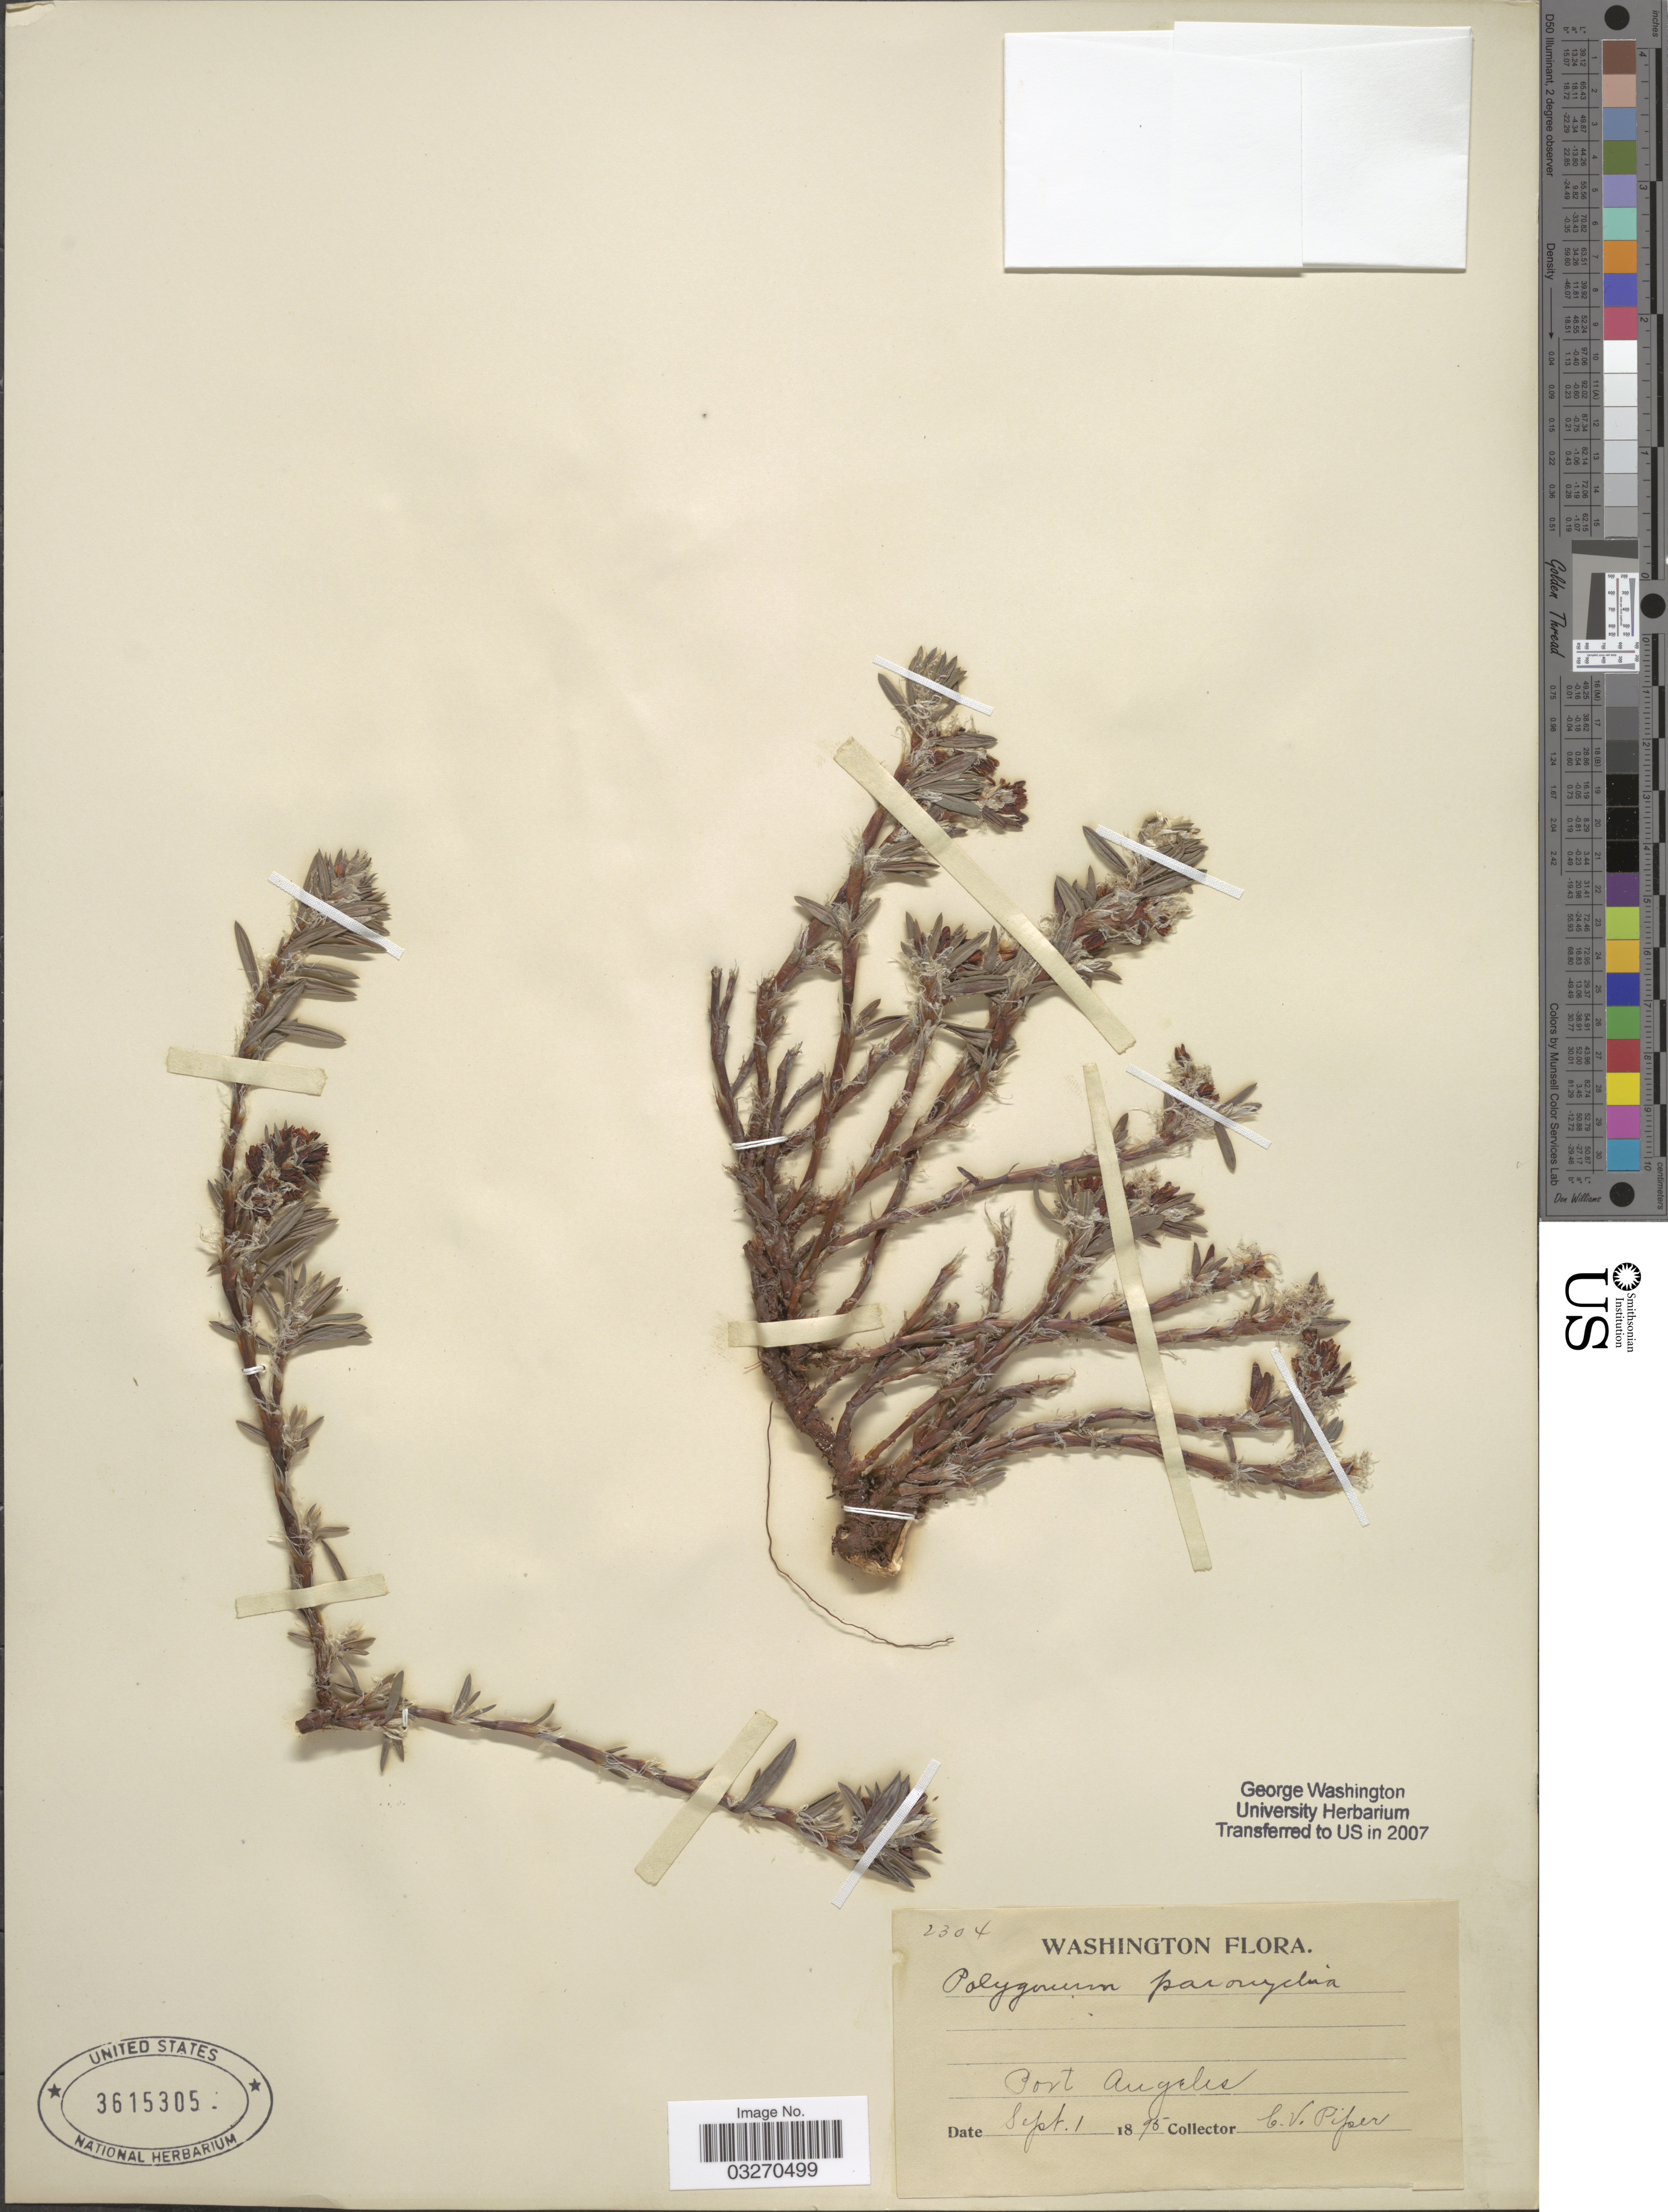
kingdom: Plantae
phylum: Tracheophyta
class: Magnoliopsida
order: Caryophyllales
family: Polygonaceae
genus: Polygonum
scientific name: Polygonum paronychia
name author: Cham. & Schltdl.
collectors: C. V. Piper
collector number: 2304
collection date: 1895-09-01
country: United States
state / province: Washington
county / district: Clallam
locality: Port Angeles.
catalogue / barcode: US 3615305